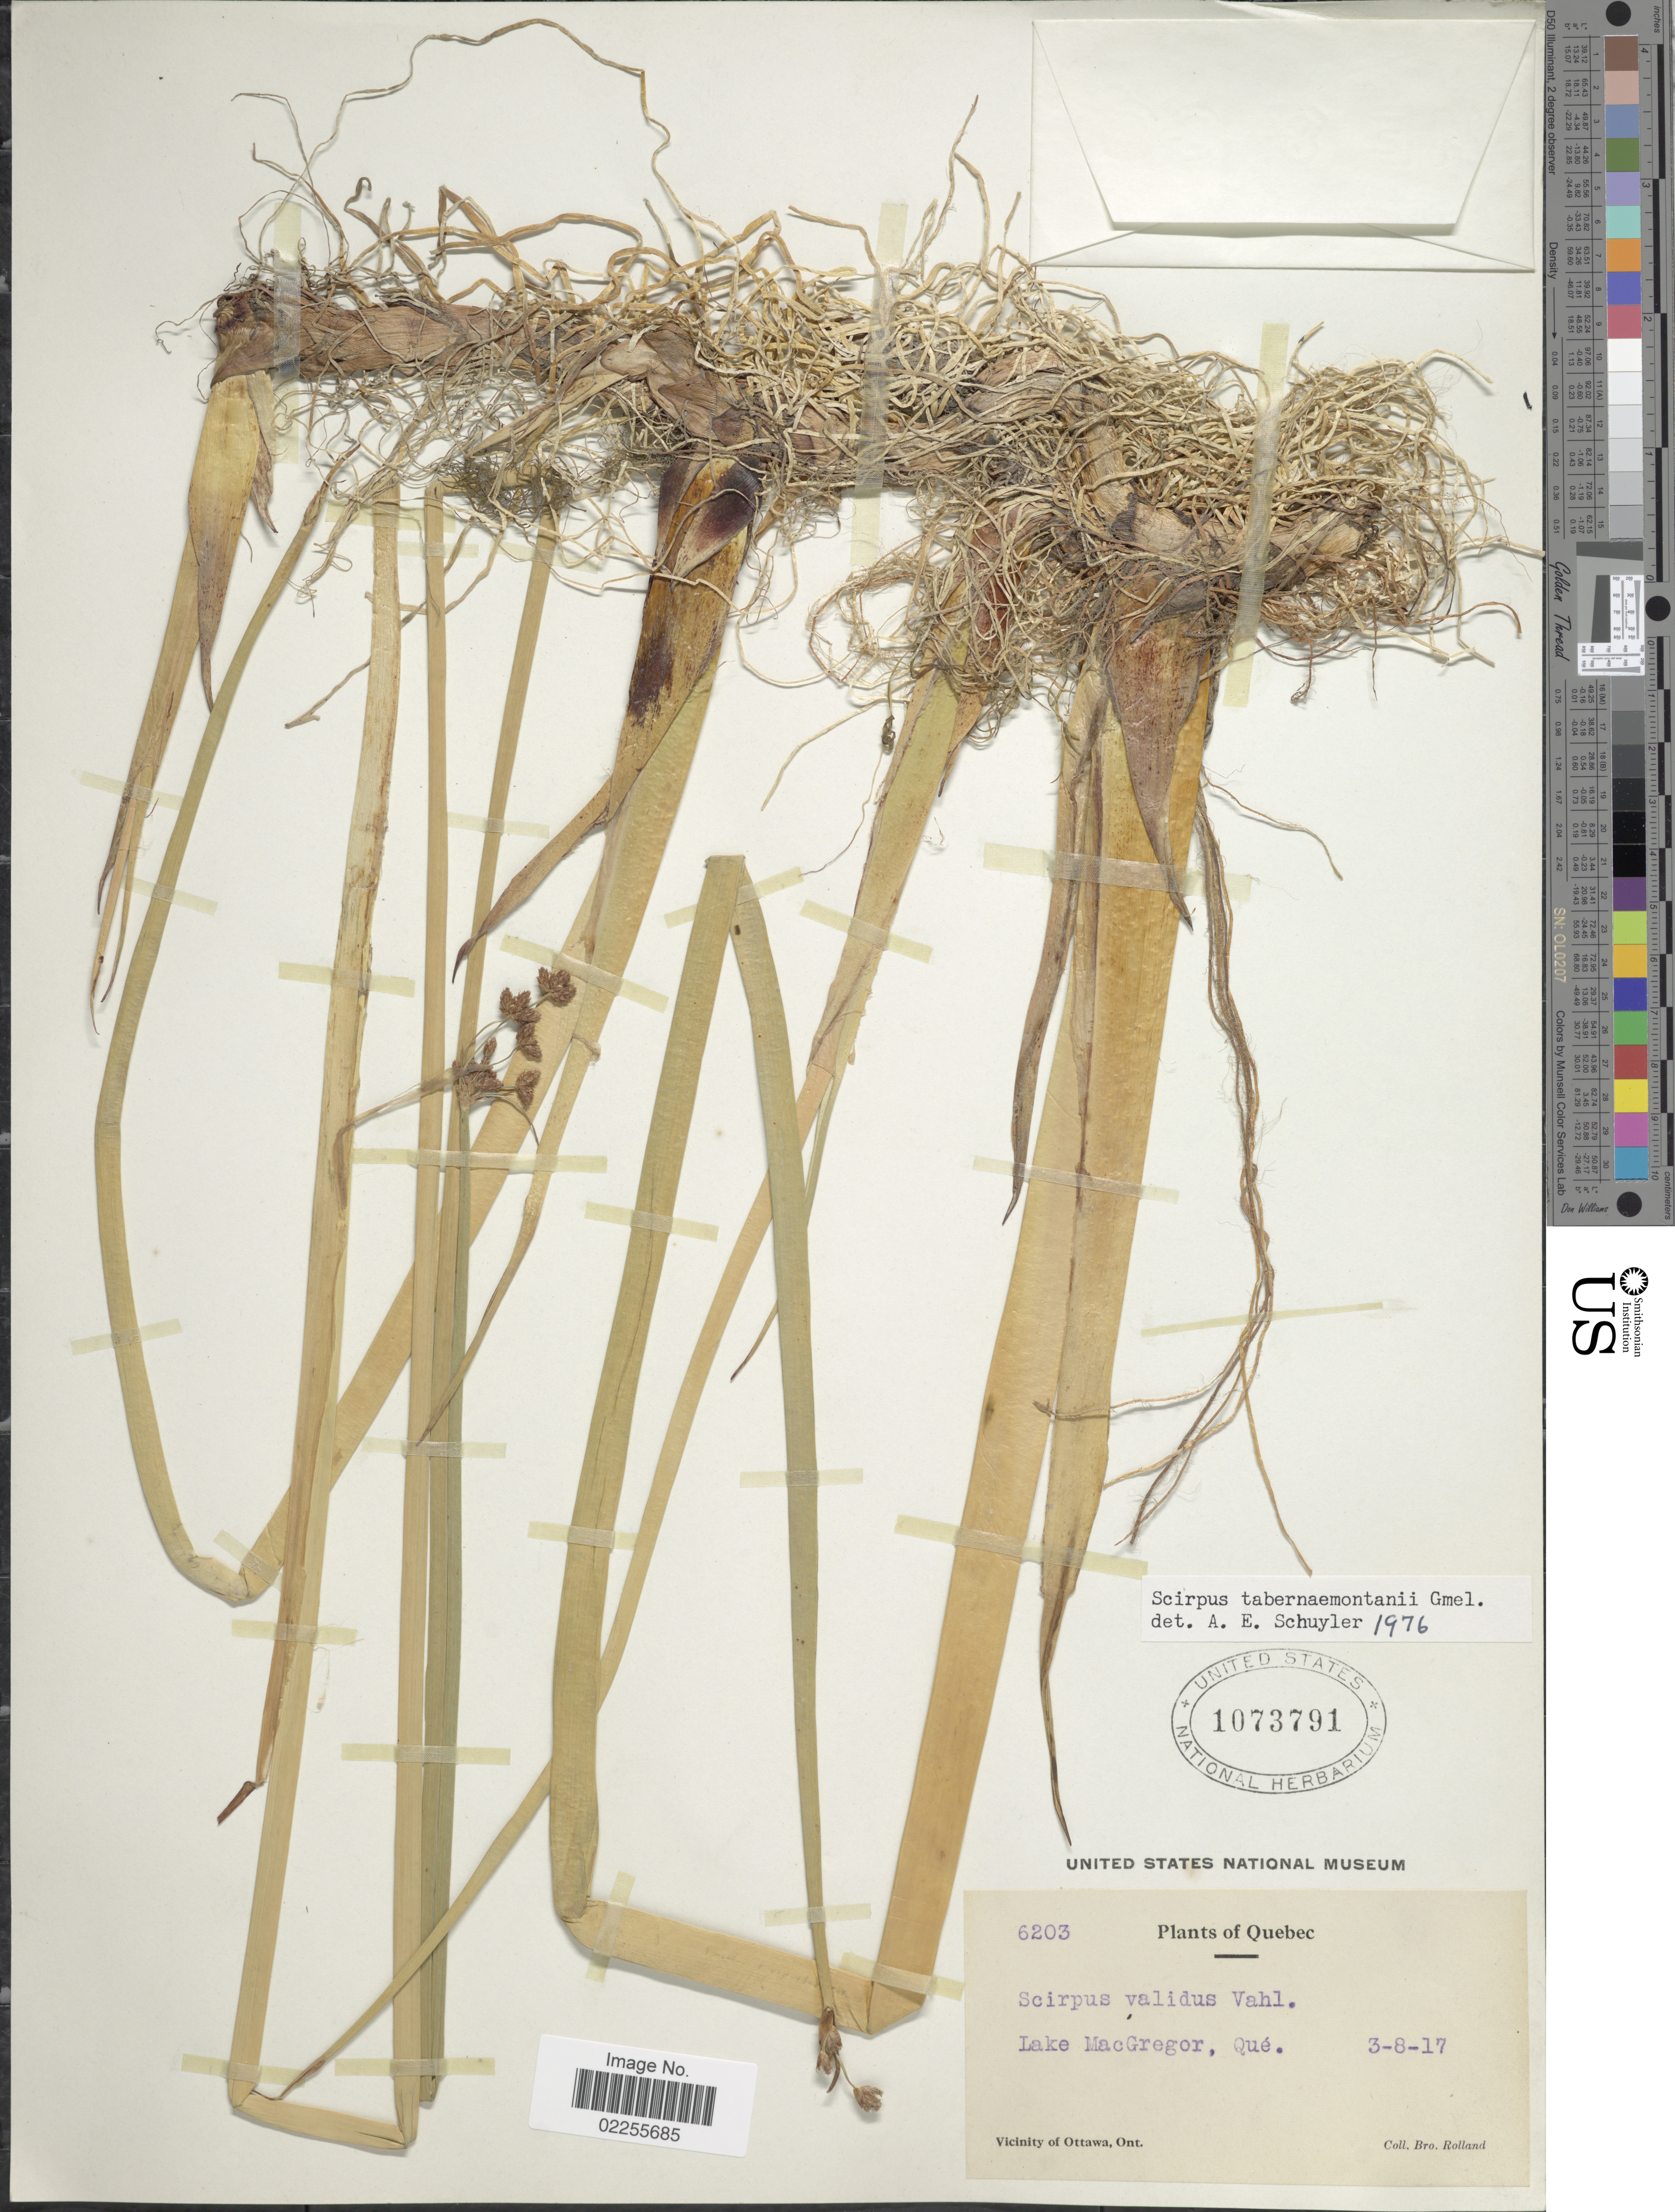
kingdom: Plantae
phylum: Tracheophyta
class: Liliopsida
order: Poales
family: Cyperaceae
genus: Schoenoplectus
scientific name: Schoenoplectus tabernaemontani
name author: (C.C. Gmel.) Palla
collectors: B. Rolland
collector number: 6203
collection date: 1917-08-03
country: Canada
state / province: Quebec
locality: Lake MacGregor, Vicinity of Ottawa, Ont.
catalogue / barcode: US 1073791